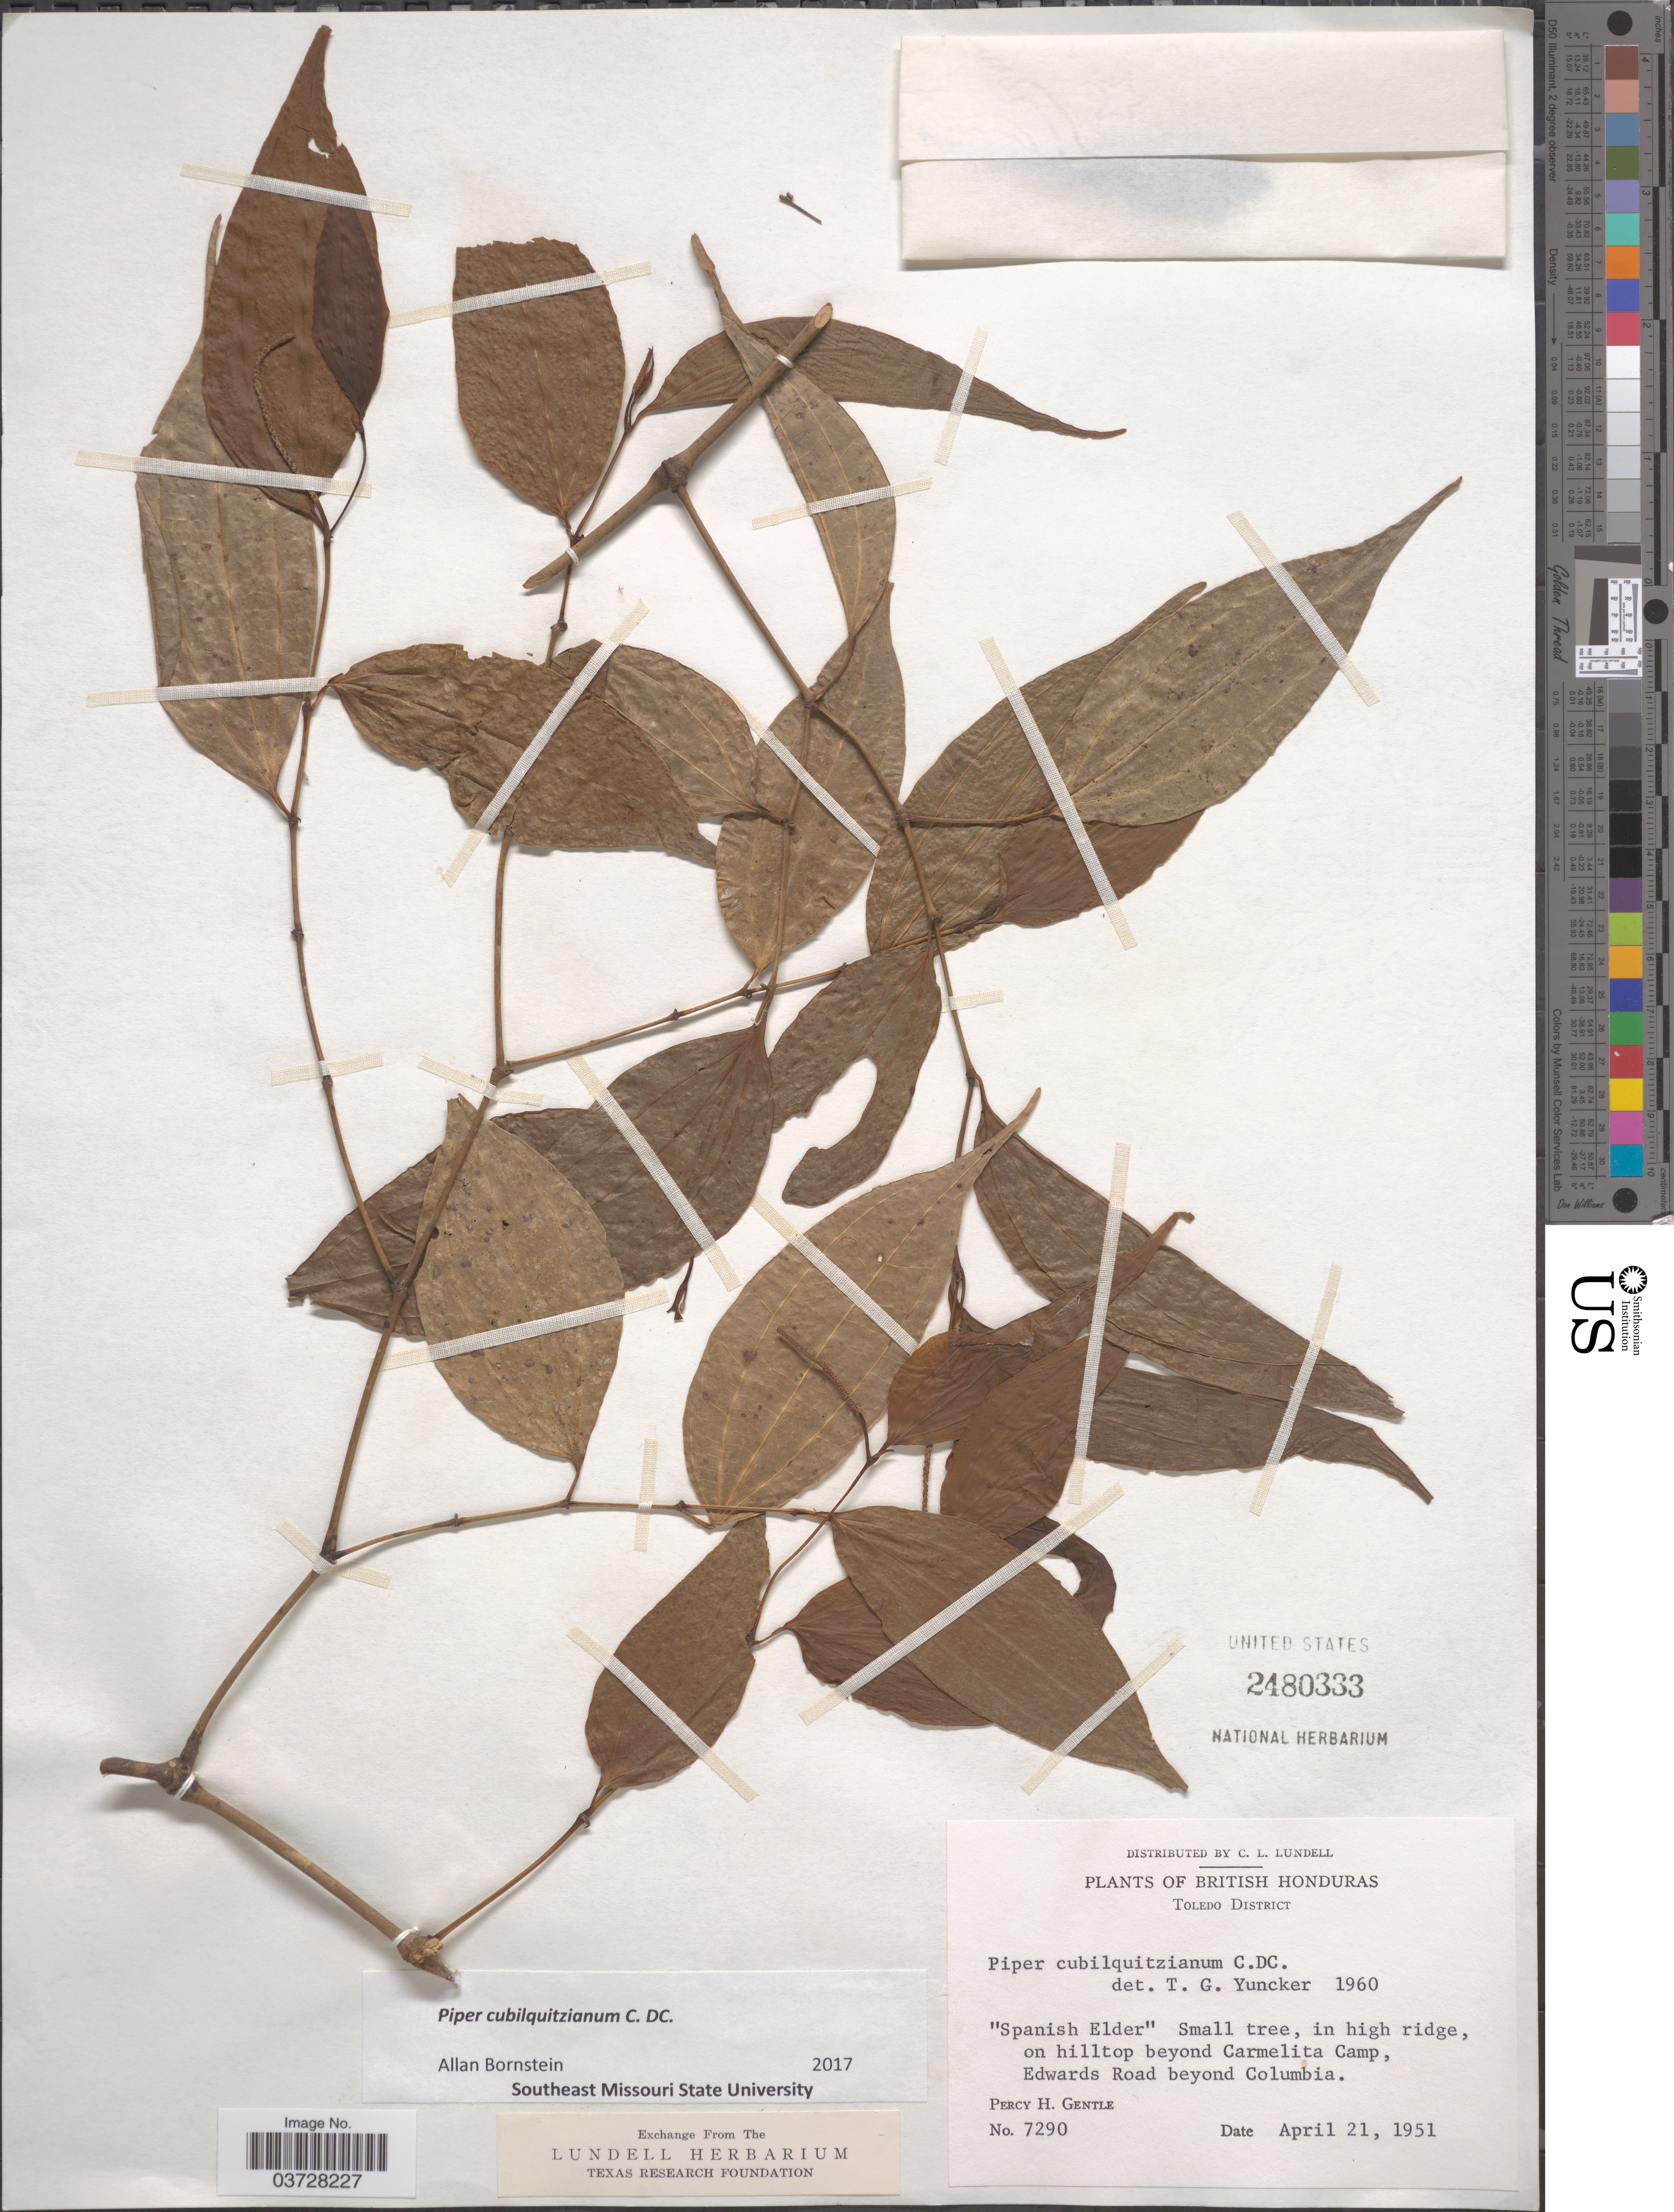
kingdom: Plantae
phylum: Tracheophyta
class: Magnoliopsida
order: Piperales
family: Piperaceae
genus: Piper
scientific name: Piper cubilquitzianum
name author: C. DC.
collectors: P. H. Gentle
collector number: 7290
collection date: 1951-04-21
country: Belize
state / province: Toledo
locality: Toledo District. On hilltop beyond Carmelita Camp, Edwards Road beyond Columbia.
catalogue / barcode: US 2480333